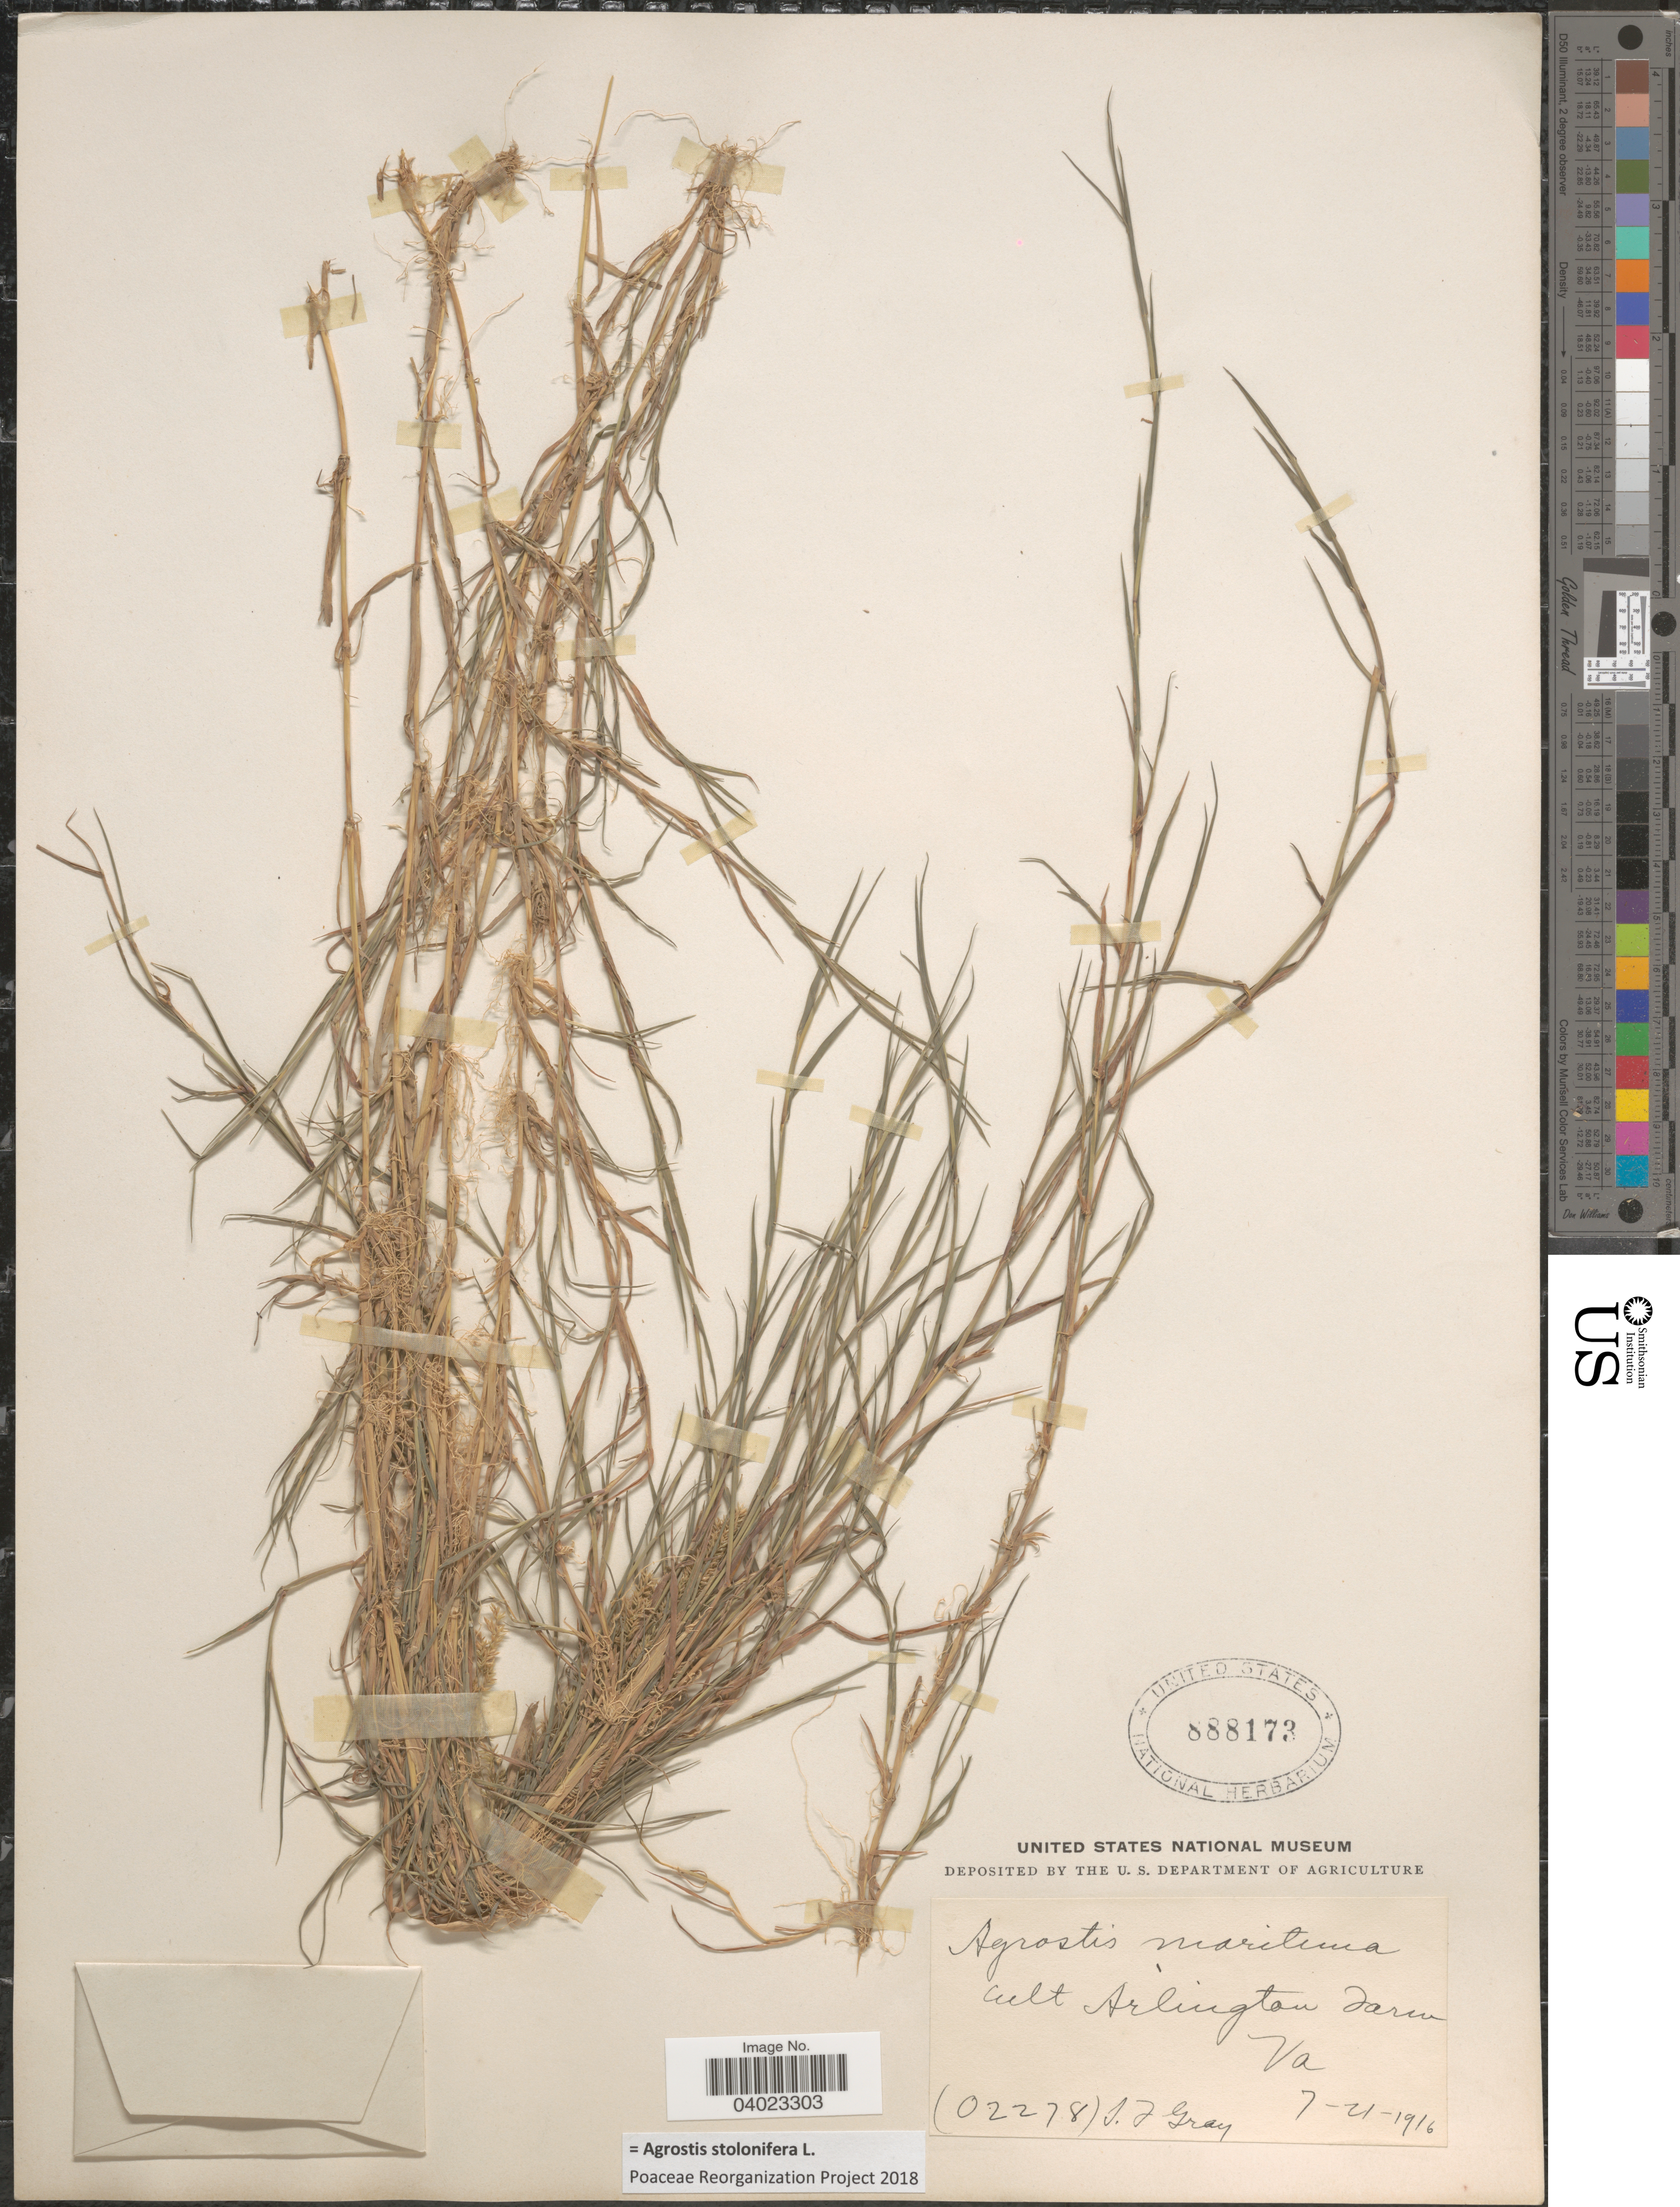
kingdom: Plantae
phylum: Tracheophyta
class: Liliopsida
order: Poales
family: Poaceae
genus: Agrostis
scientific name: Agrostis stolonifera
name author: L.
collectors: I. Gray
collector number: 02278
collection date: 1916-07-21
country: United States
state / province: Virginia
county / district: Arlington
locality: Arlington farm.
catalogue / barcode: US 888173